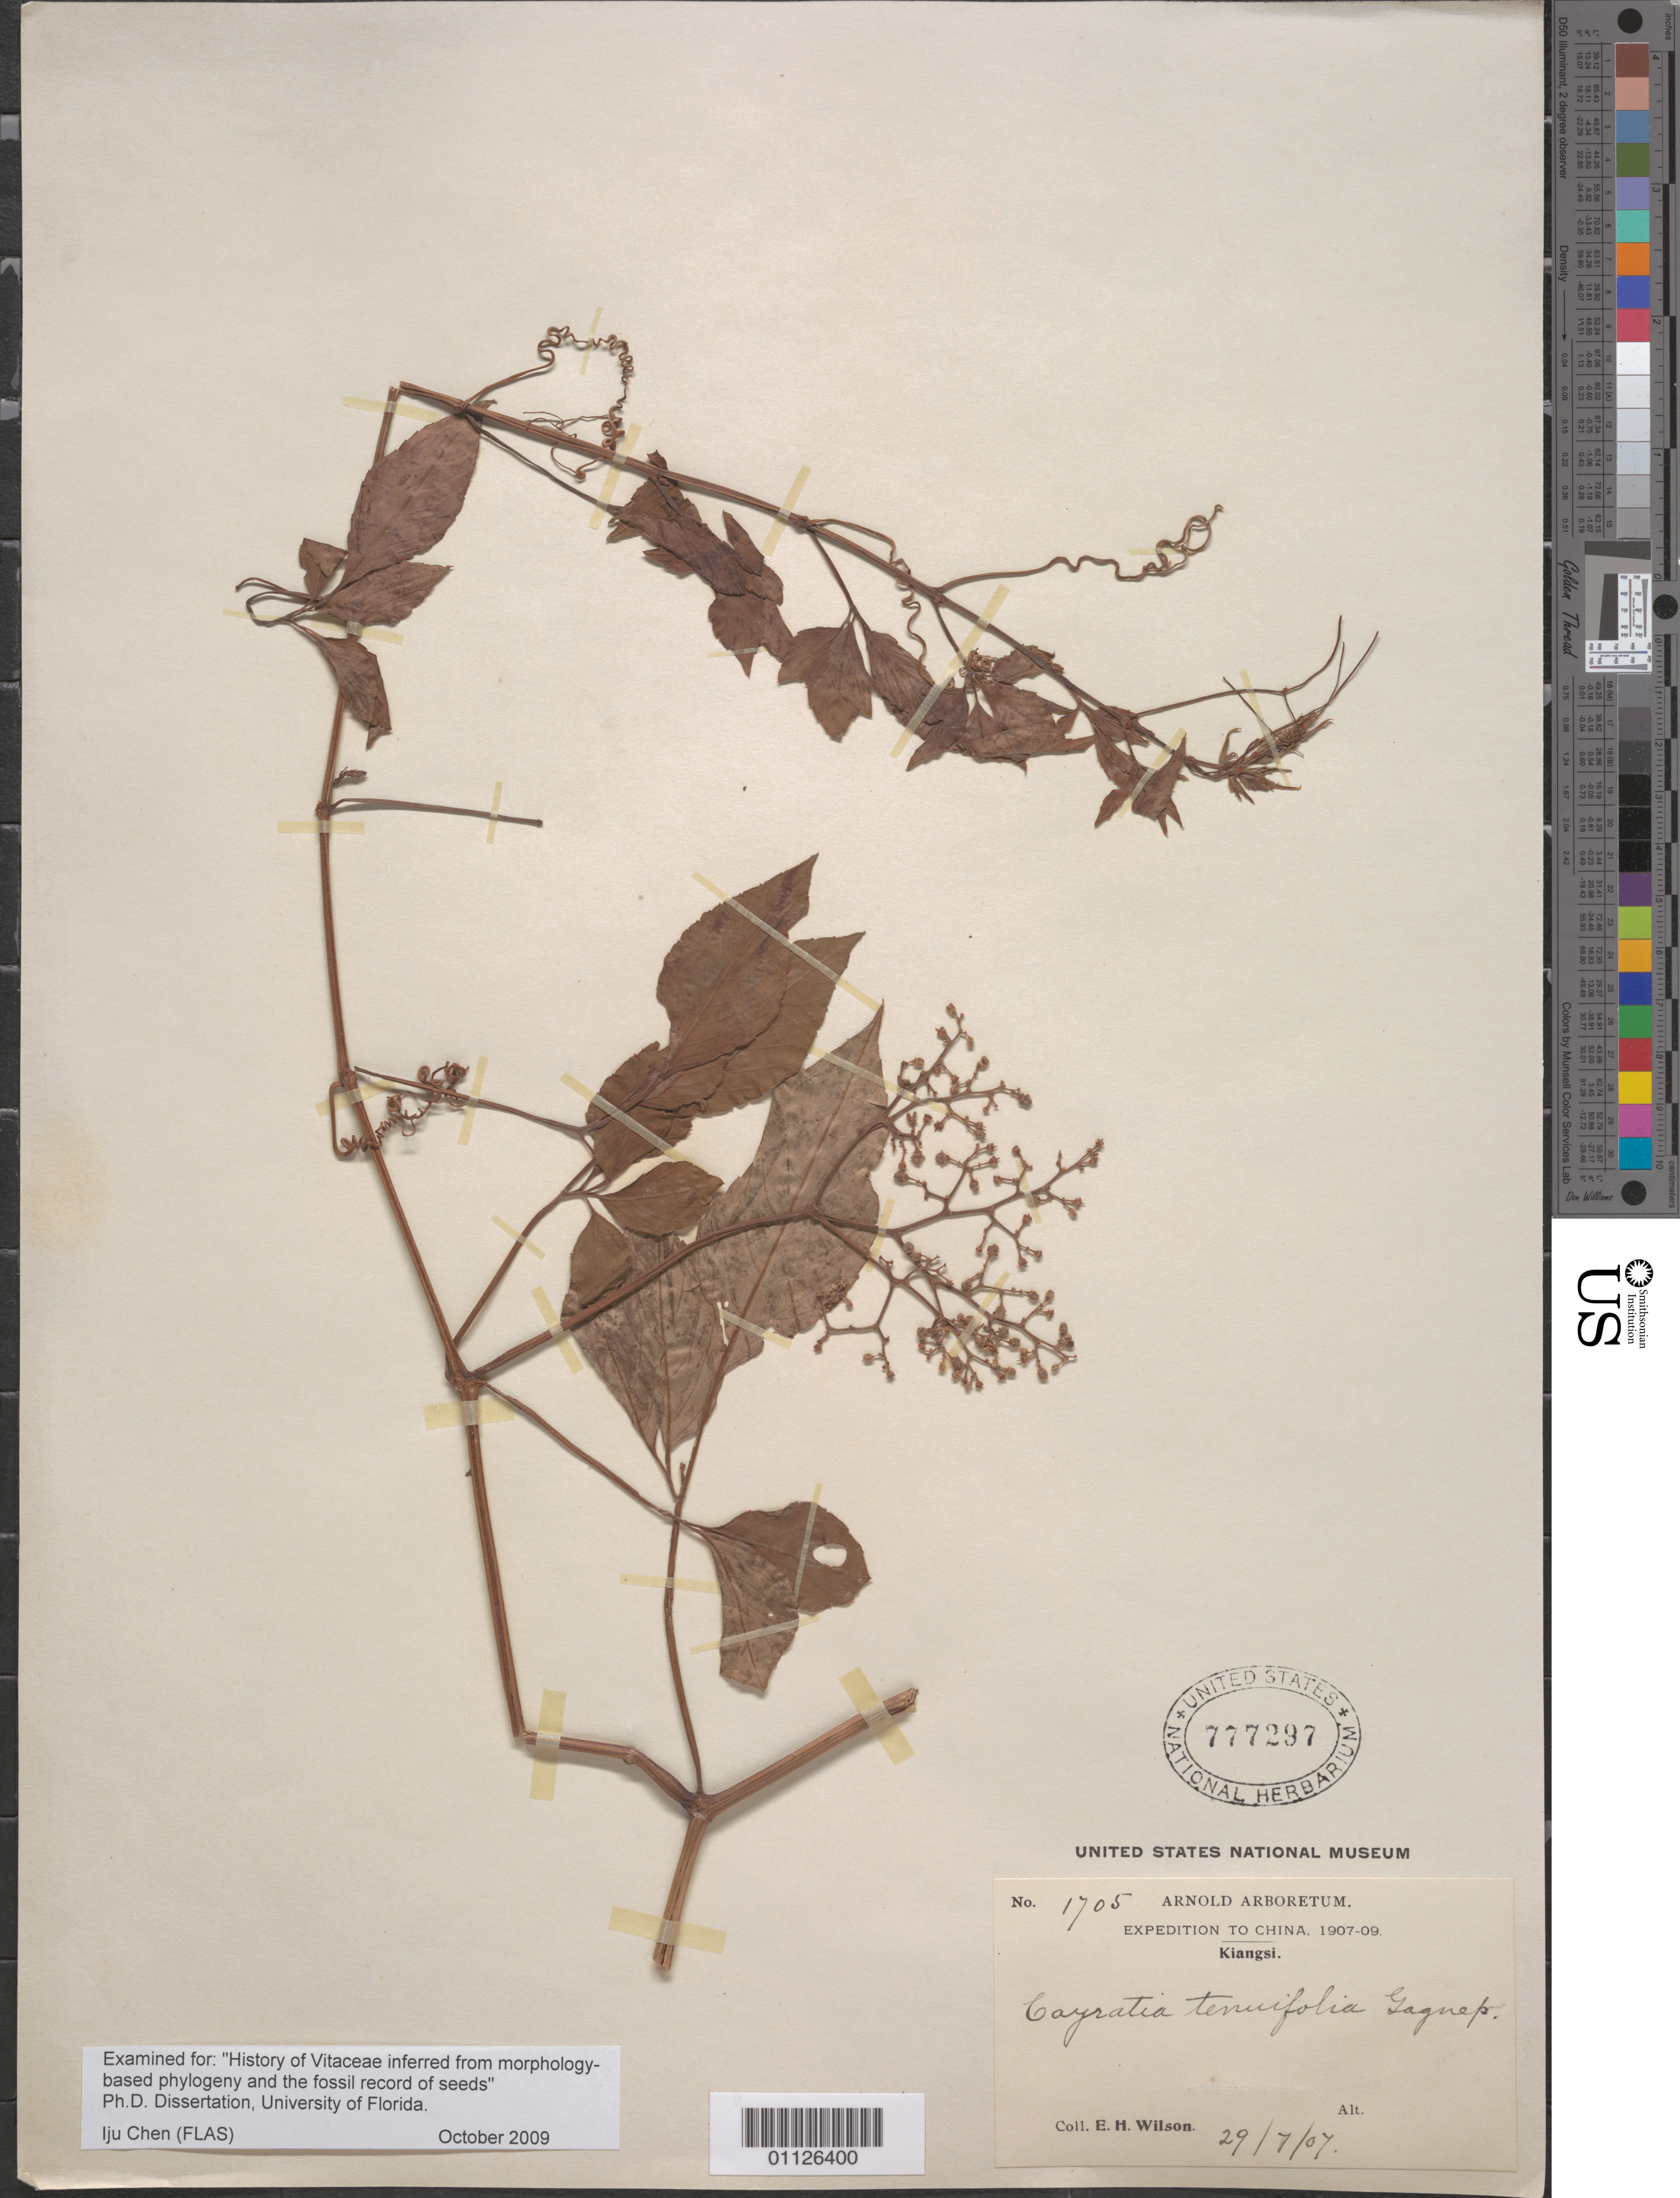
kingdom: Plantae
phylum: Tracheophyta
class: Magnoliopsida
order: Vitales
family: Vitaceae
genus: Causonis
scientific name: Causonis japonica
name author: (Thunb.) Raf.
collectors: E. H. Wilson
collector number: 1705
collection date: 1907-07-29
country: China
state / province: Jiangxi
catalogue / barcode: US 777297